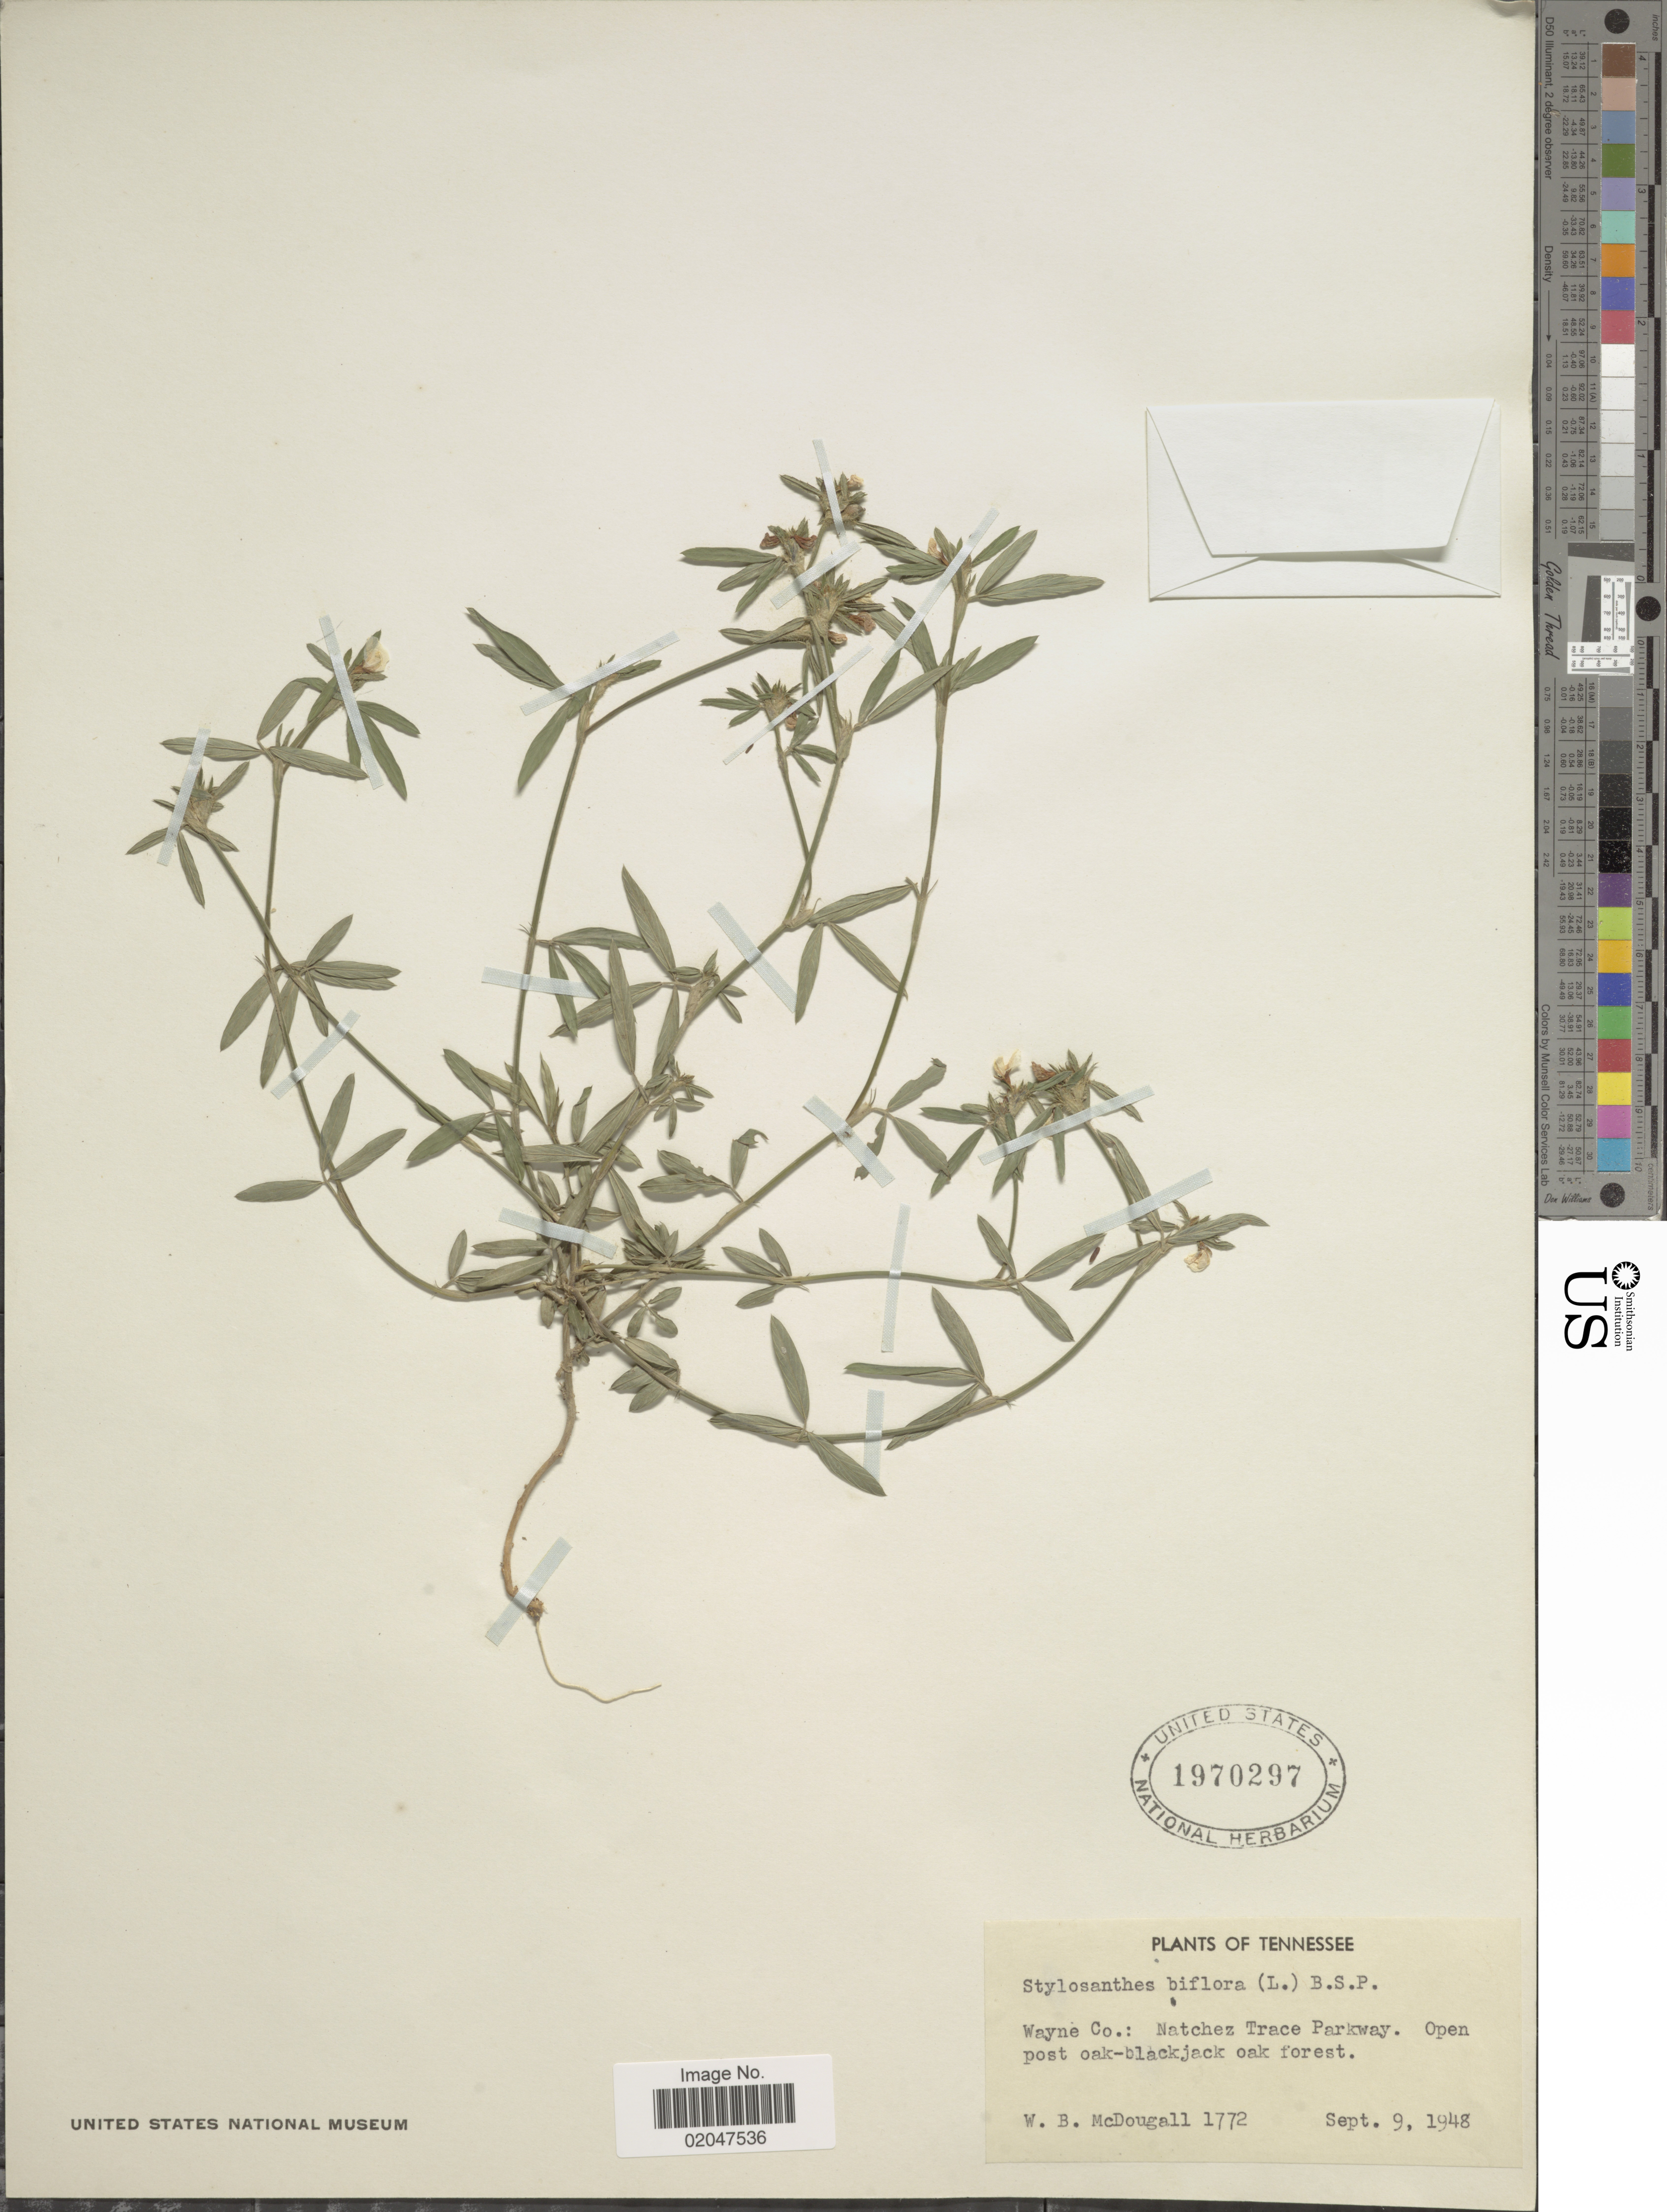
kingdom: Plantae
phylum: Tracheophyta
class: Magnoliopsida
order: Fabales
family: Fabaceae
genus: Stylosanthes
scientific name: Stylosanthes biflora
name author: (L.) Britton et al.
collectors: W. B. McDougall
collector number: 1772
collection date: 1948-09-09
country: United States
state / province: Tennessee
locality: Wayne Co.: Natchez Trace Parkway. Open post oak-blackjack oak forest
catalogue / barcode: US 1970297